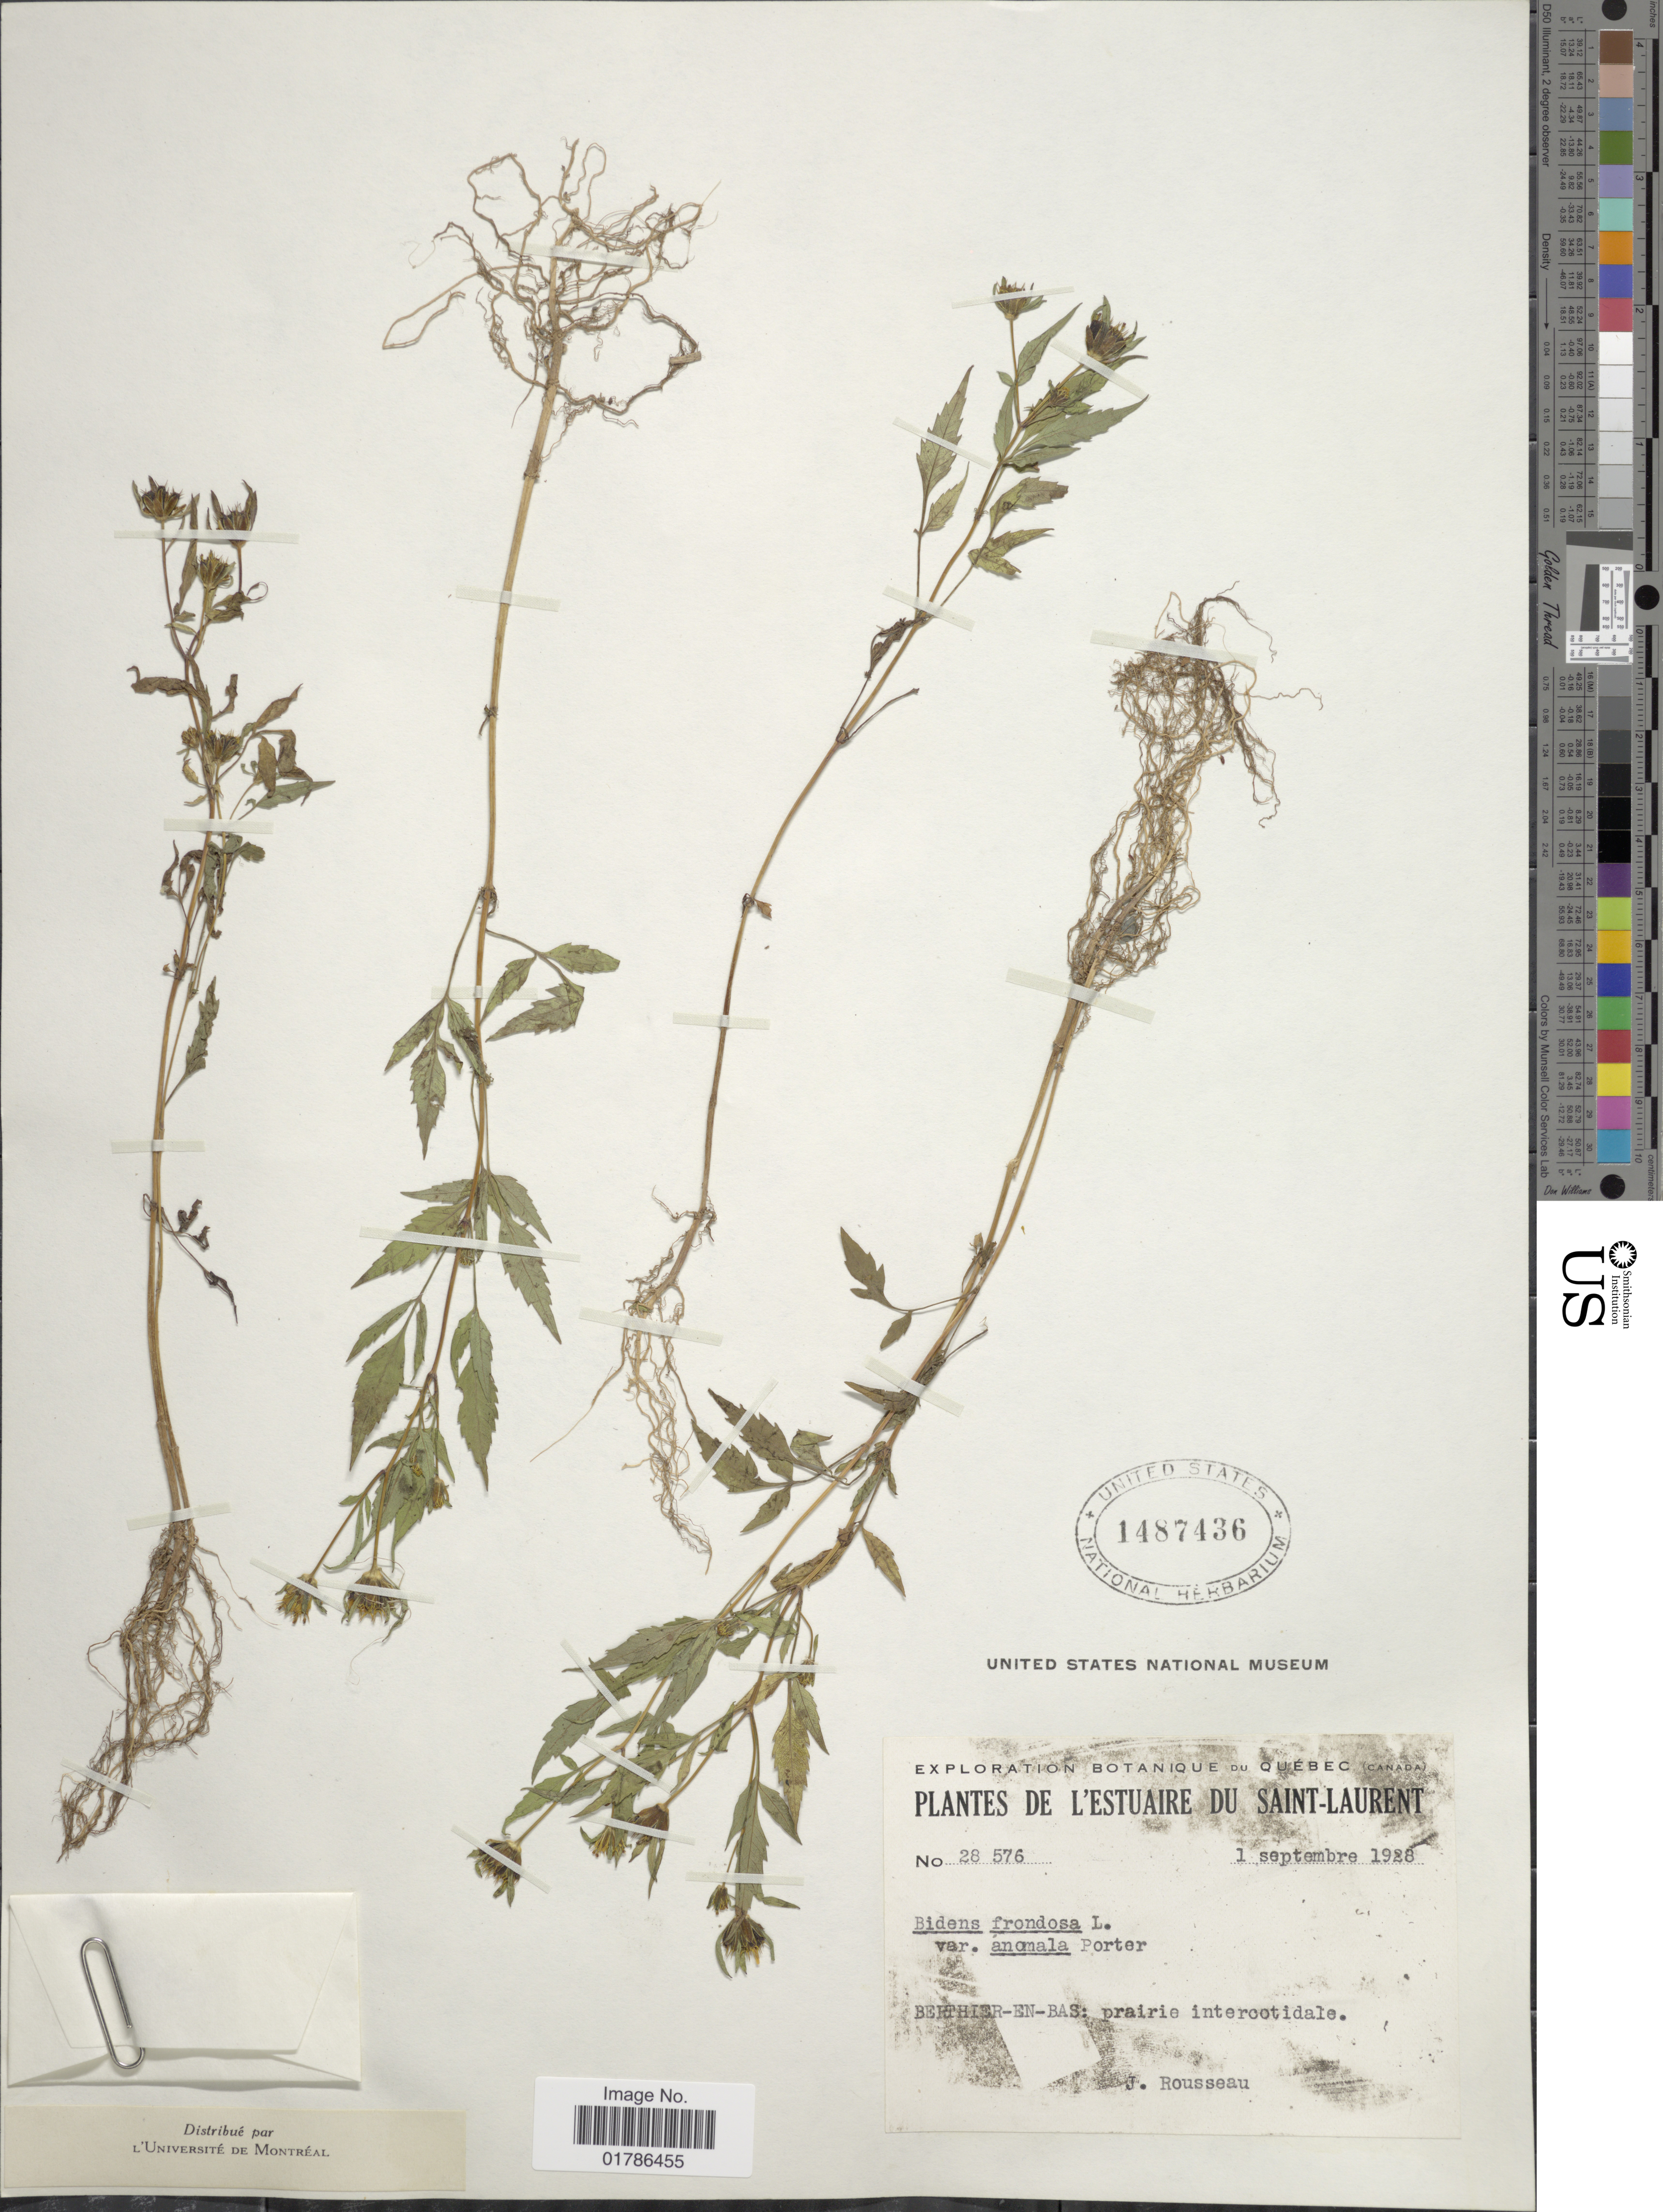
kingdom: Plantae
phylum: Tracheophyta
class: Magnoliopsida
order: Asterales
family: Asteraceae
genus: Bidens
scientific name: Bidens frondosa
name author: L.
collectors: J. Rousseau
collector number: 28576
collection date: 1928-09-01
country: Canada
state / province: Quebec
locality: L'Estuaire Du Saint-Laurent, Berthier-EN-Bas: prairie intercotidale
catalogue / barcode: US 1487436